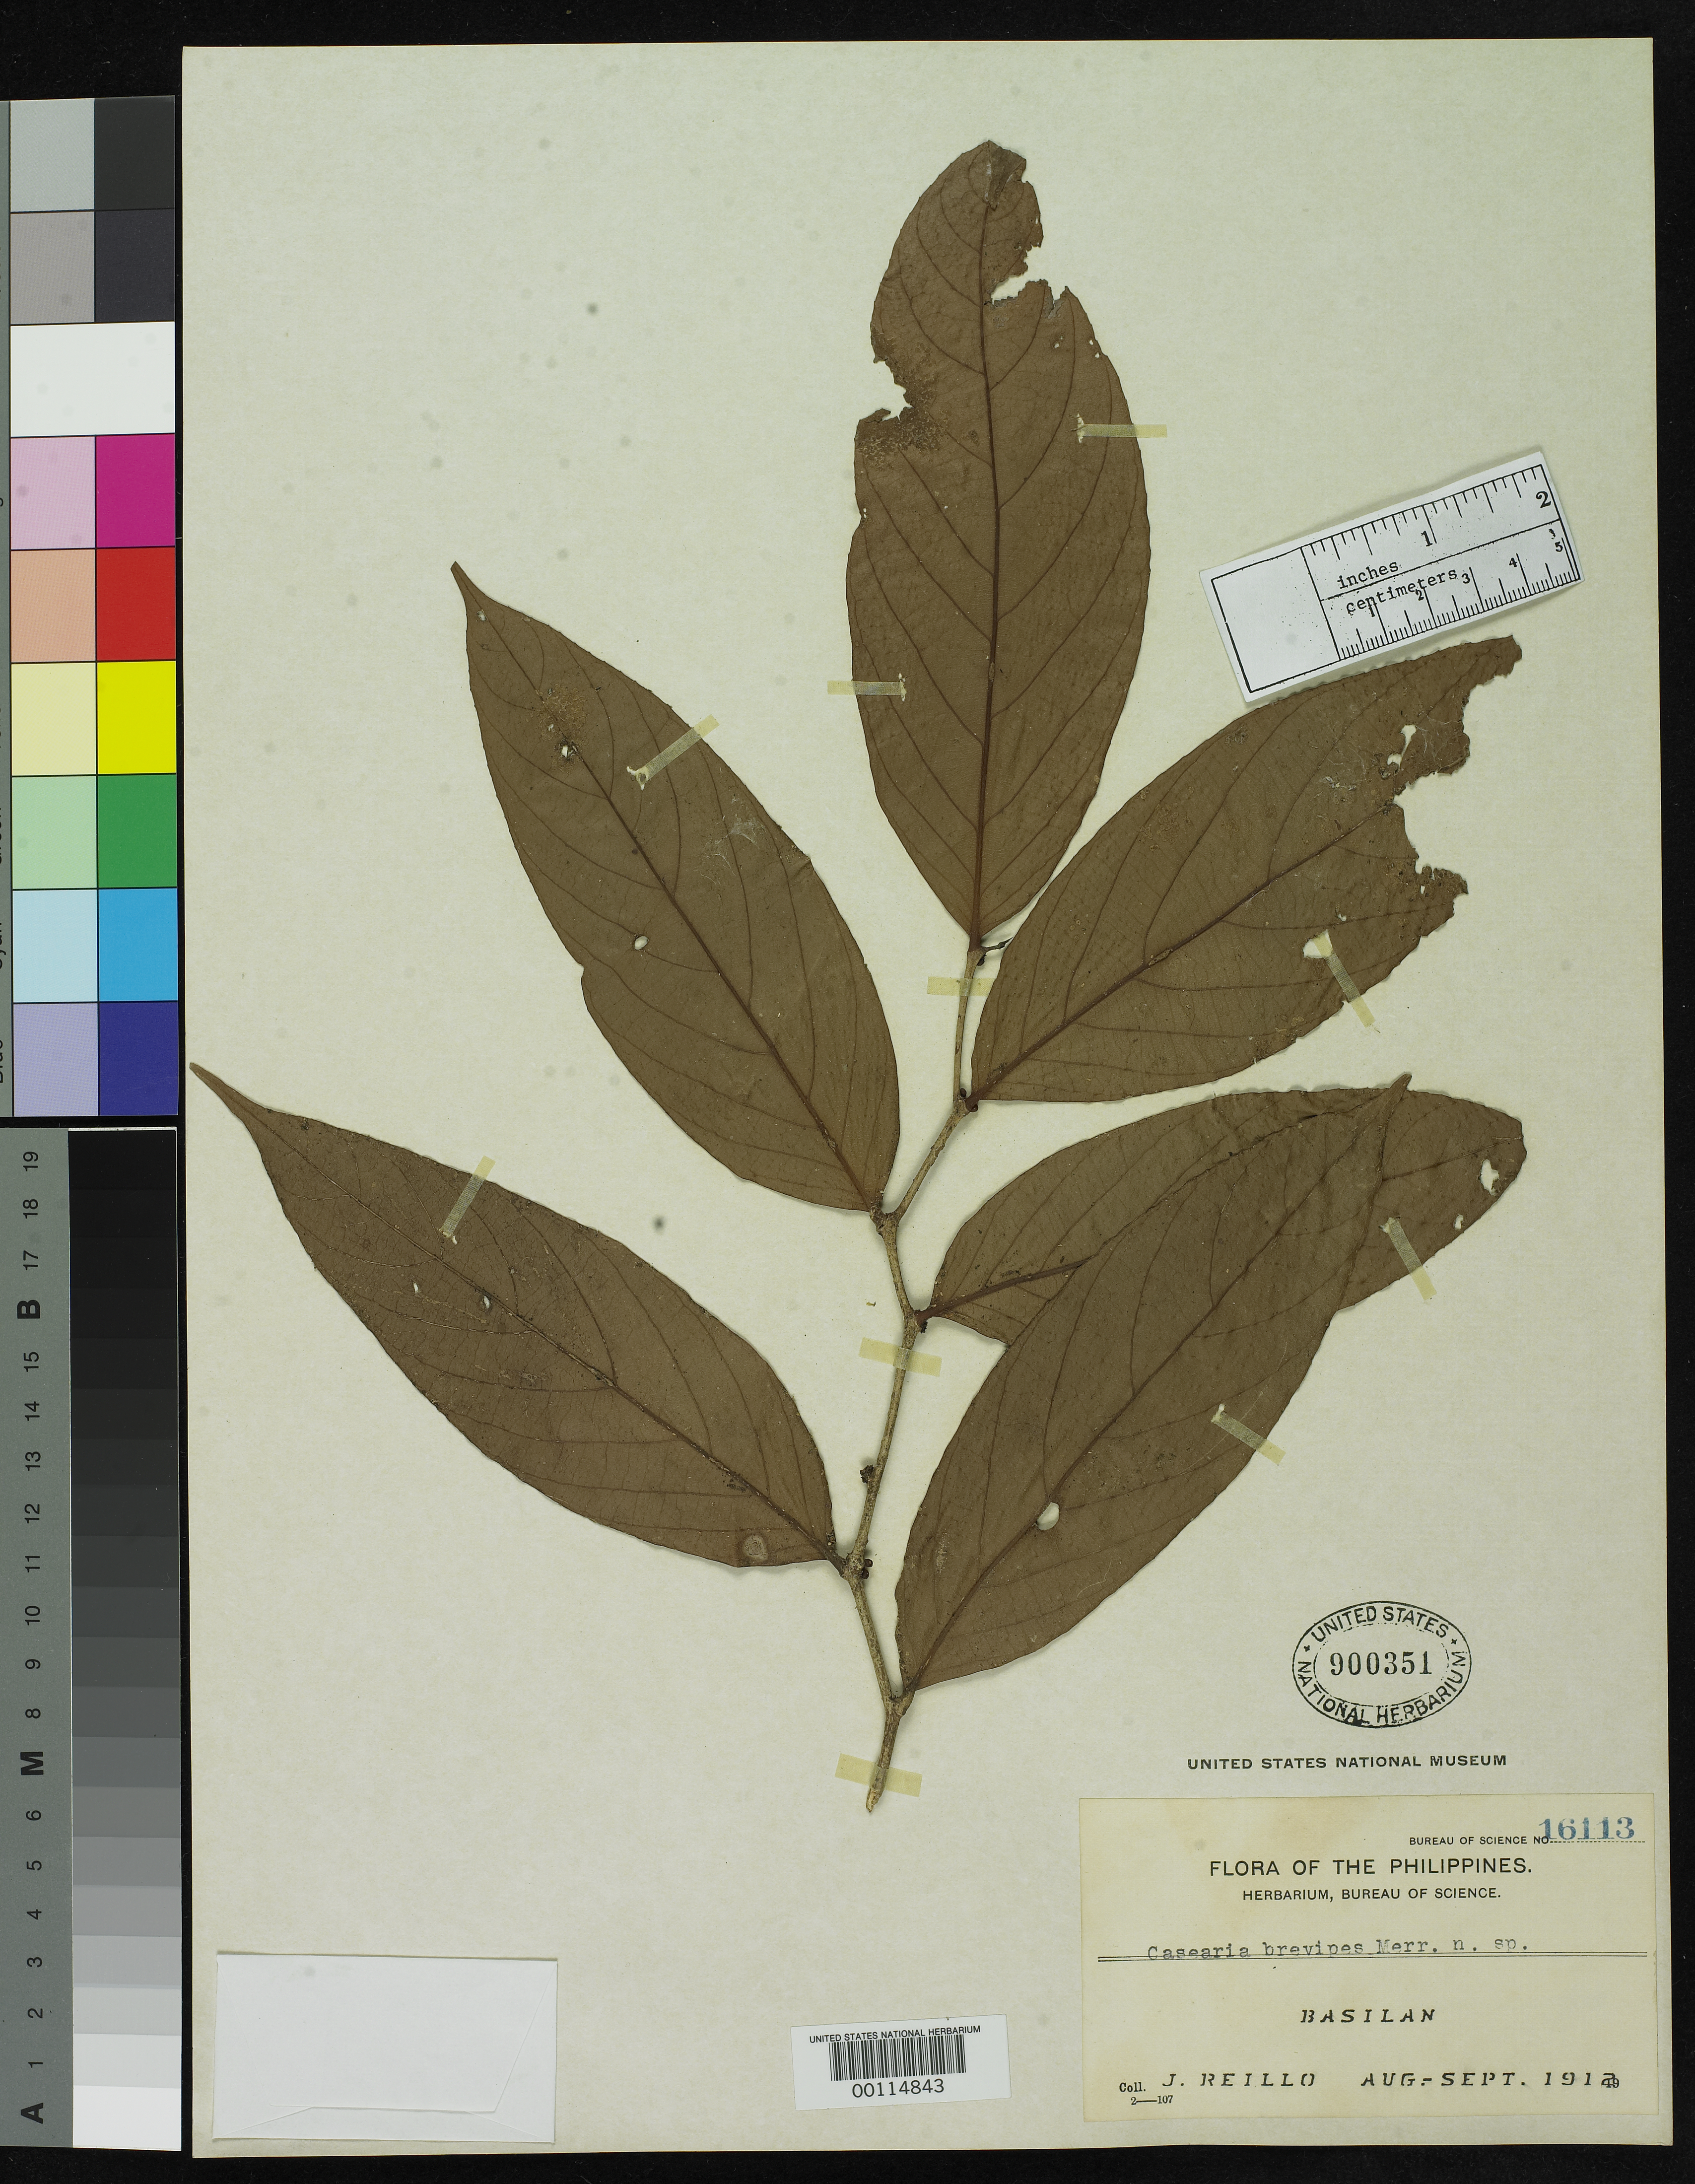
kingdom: Plantae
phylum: Tracheophyta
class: Magnoliopsida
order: Malpighiales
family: Salicaceae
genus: Casearia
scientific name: Casearia brevipes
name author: Merr.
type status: Isotype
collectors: J. Reillo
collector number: Bur. Sci. 16113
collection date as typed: Aug 1912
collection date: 1912-08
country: Philippines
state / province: Zamboanga Peninsula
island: Basilan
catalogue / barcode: US 900351